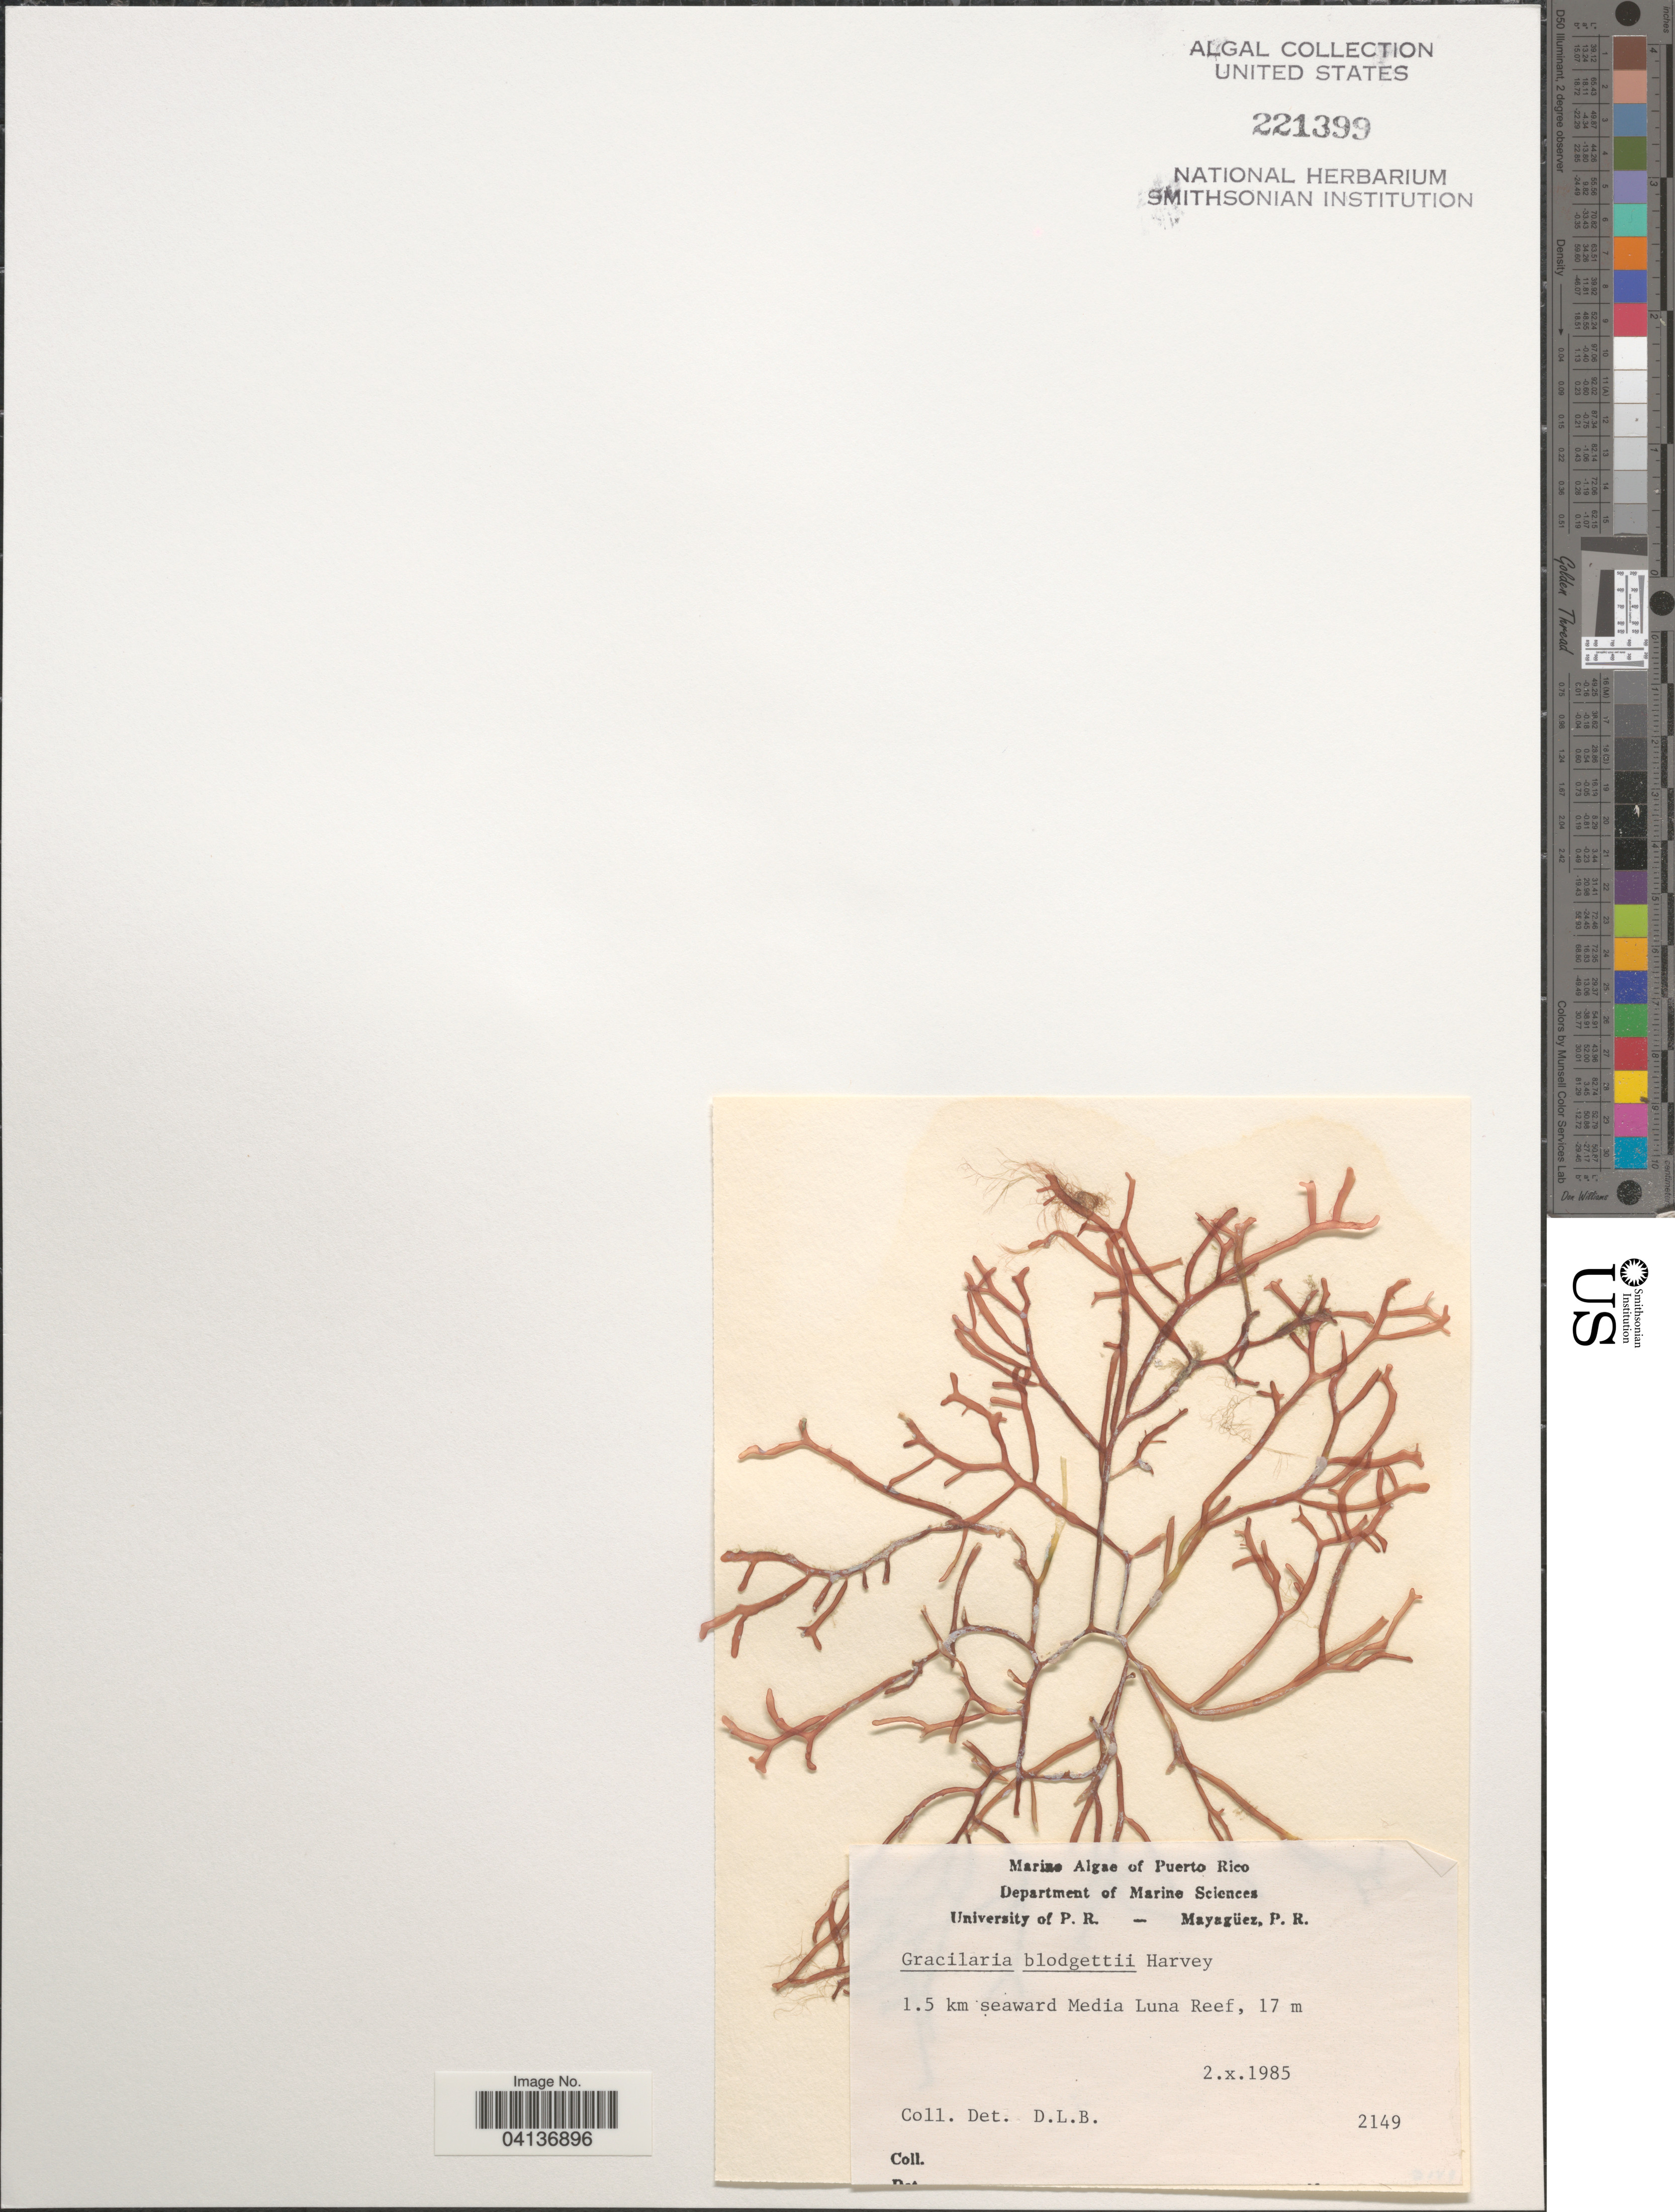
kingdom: Plantae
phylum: Rhodophyta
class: Florideophyceae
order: Gracilariales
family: Gracilariaceae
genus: Gracilaria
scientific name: Gracilaria blodgettii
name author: Harv.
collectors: D. L. B.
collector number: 2149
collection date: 1985-10-02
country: Puerto Rico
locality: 1.5 km seaward Media Luna Reef.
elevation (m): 17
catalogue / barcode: US 221399